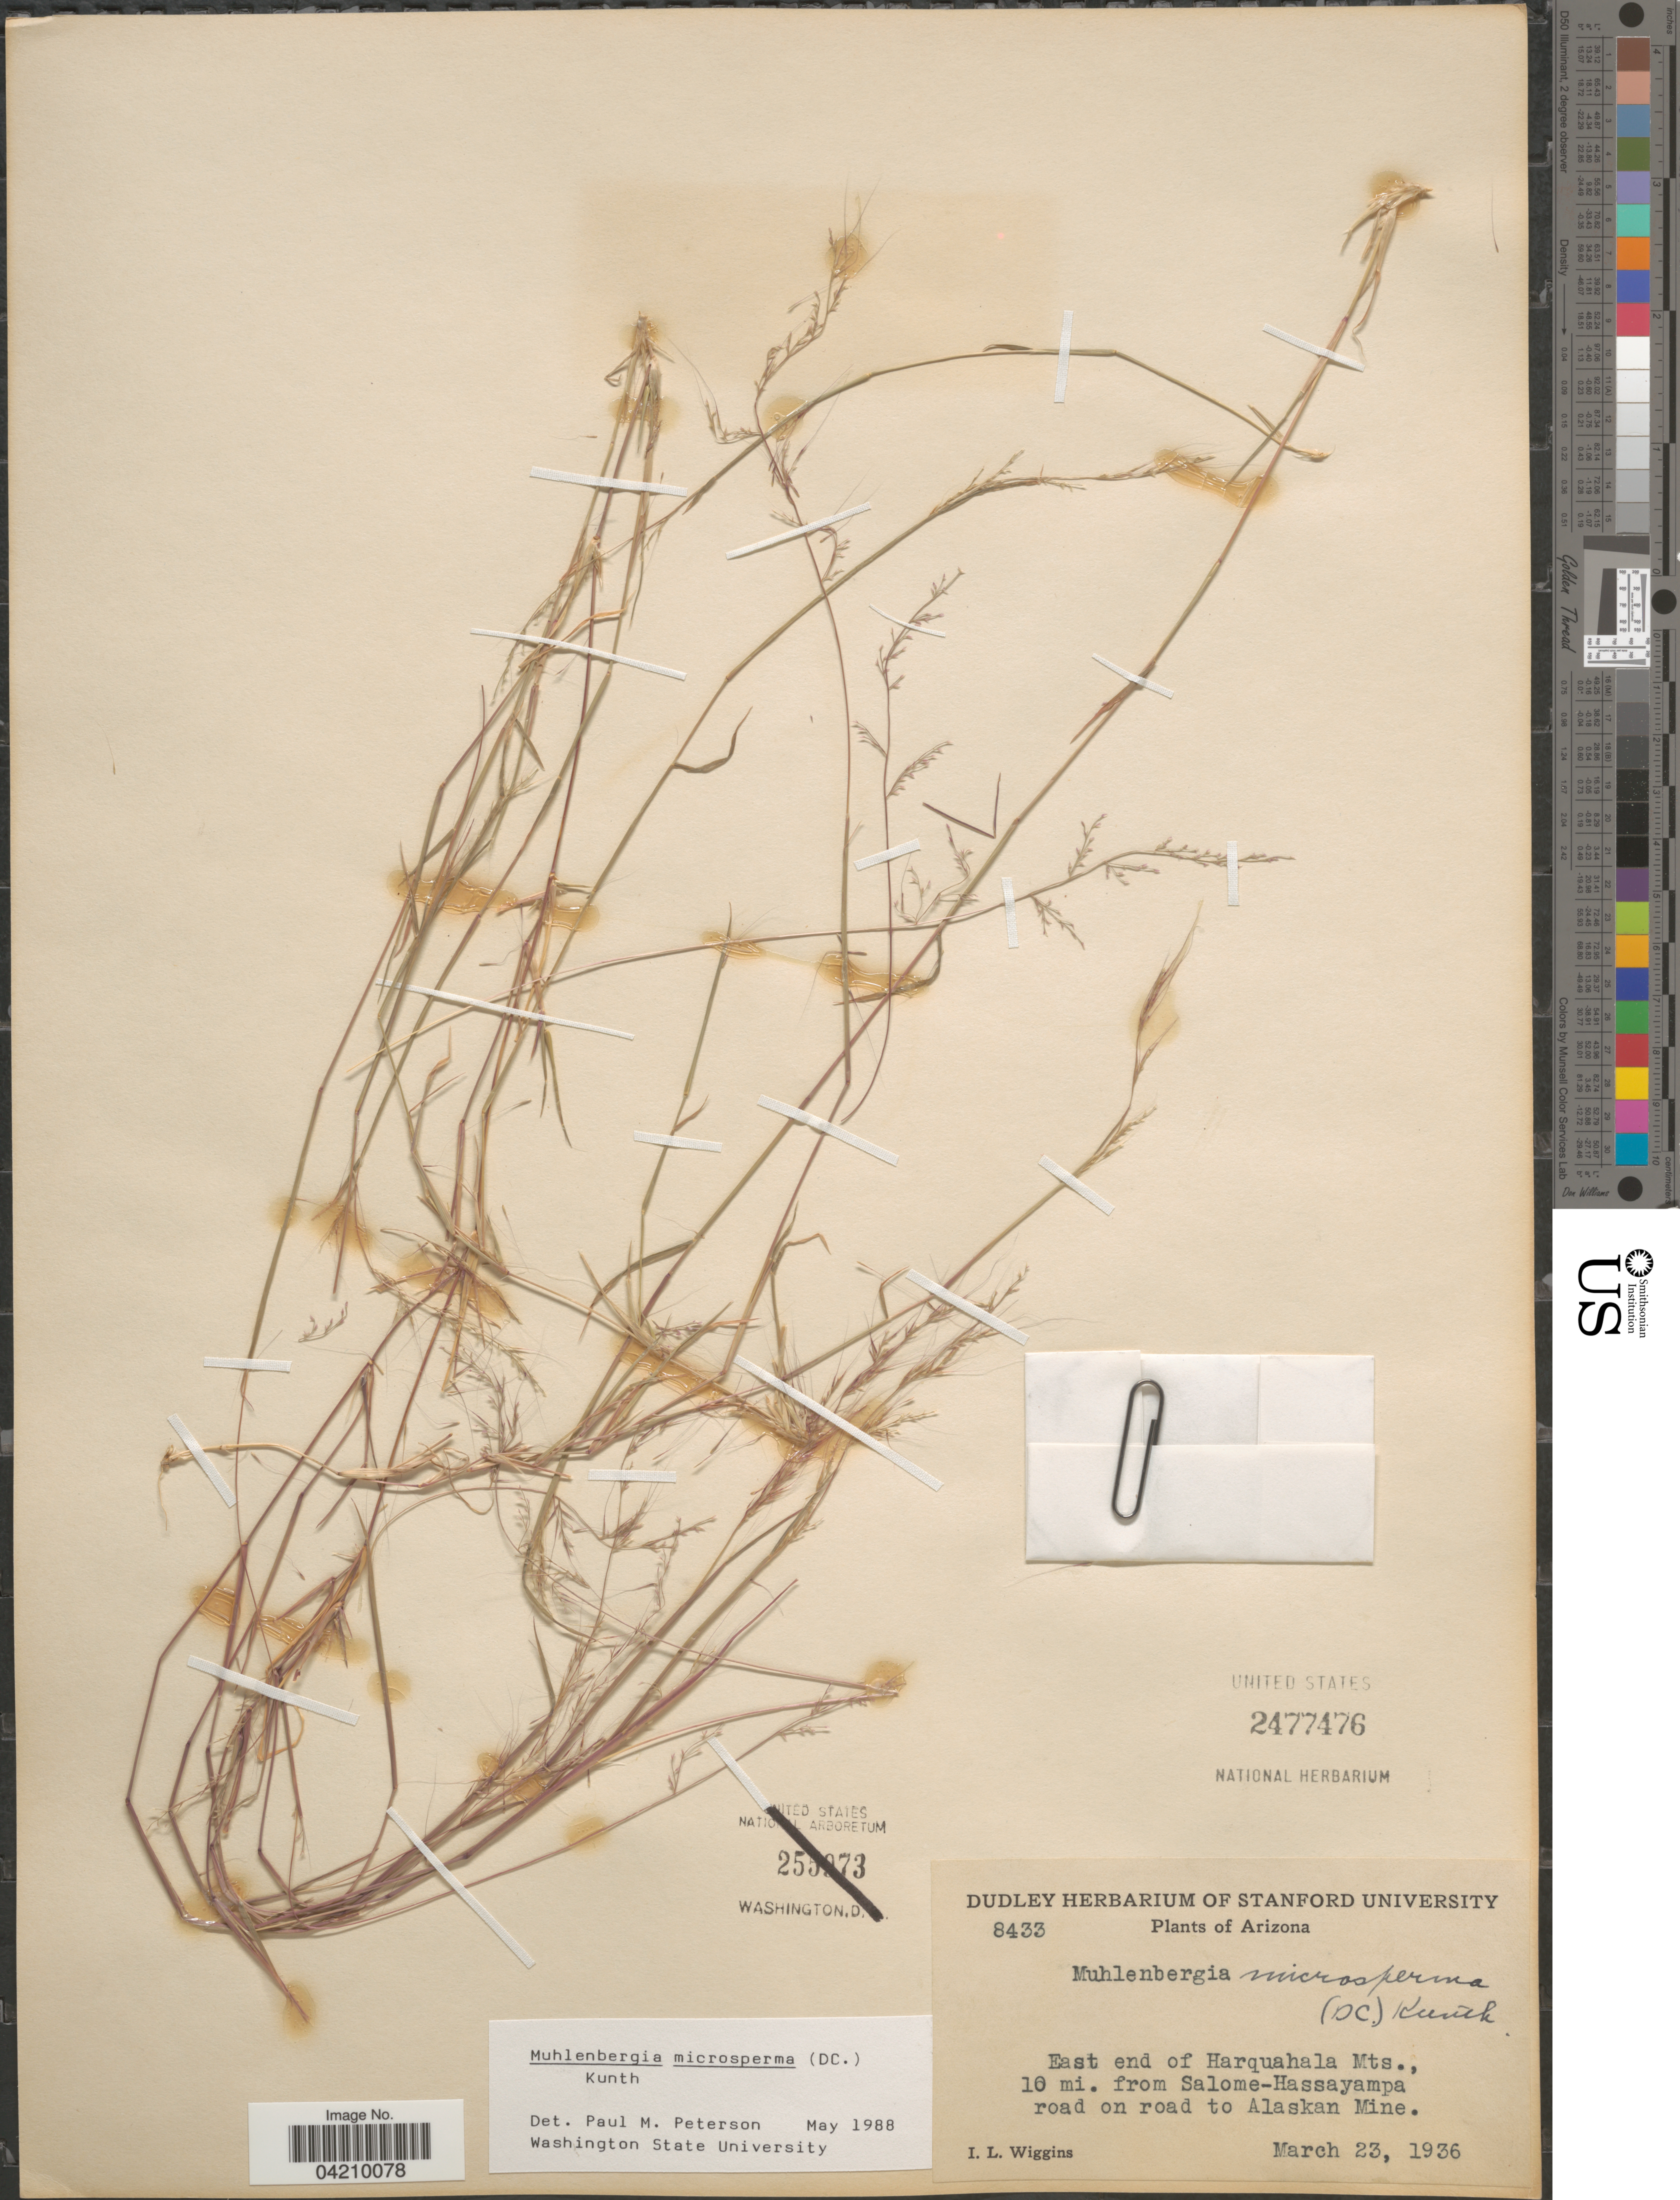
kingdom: Plantae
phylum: Tracheophyta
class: Liliopsida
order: Poales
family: Poaceae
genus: Muhlenbergia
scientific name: Muhlenbergia microsperma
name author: (DC.) Kunth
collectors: I. L. Wiggins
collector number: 8433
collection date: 1936-03-23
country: United States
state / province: Arizona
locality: East end of Harquahala Mts., 10 mi. from Salome-Hassayampa road on road to Alaskan Mine.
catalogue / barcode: US 2477476